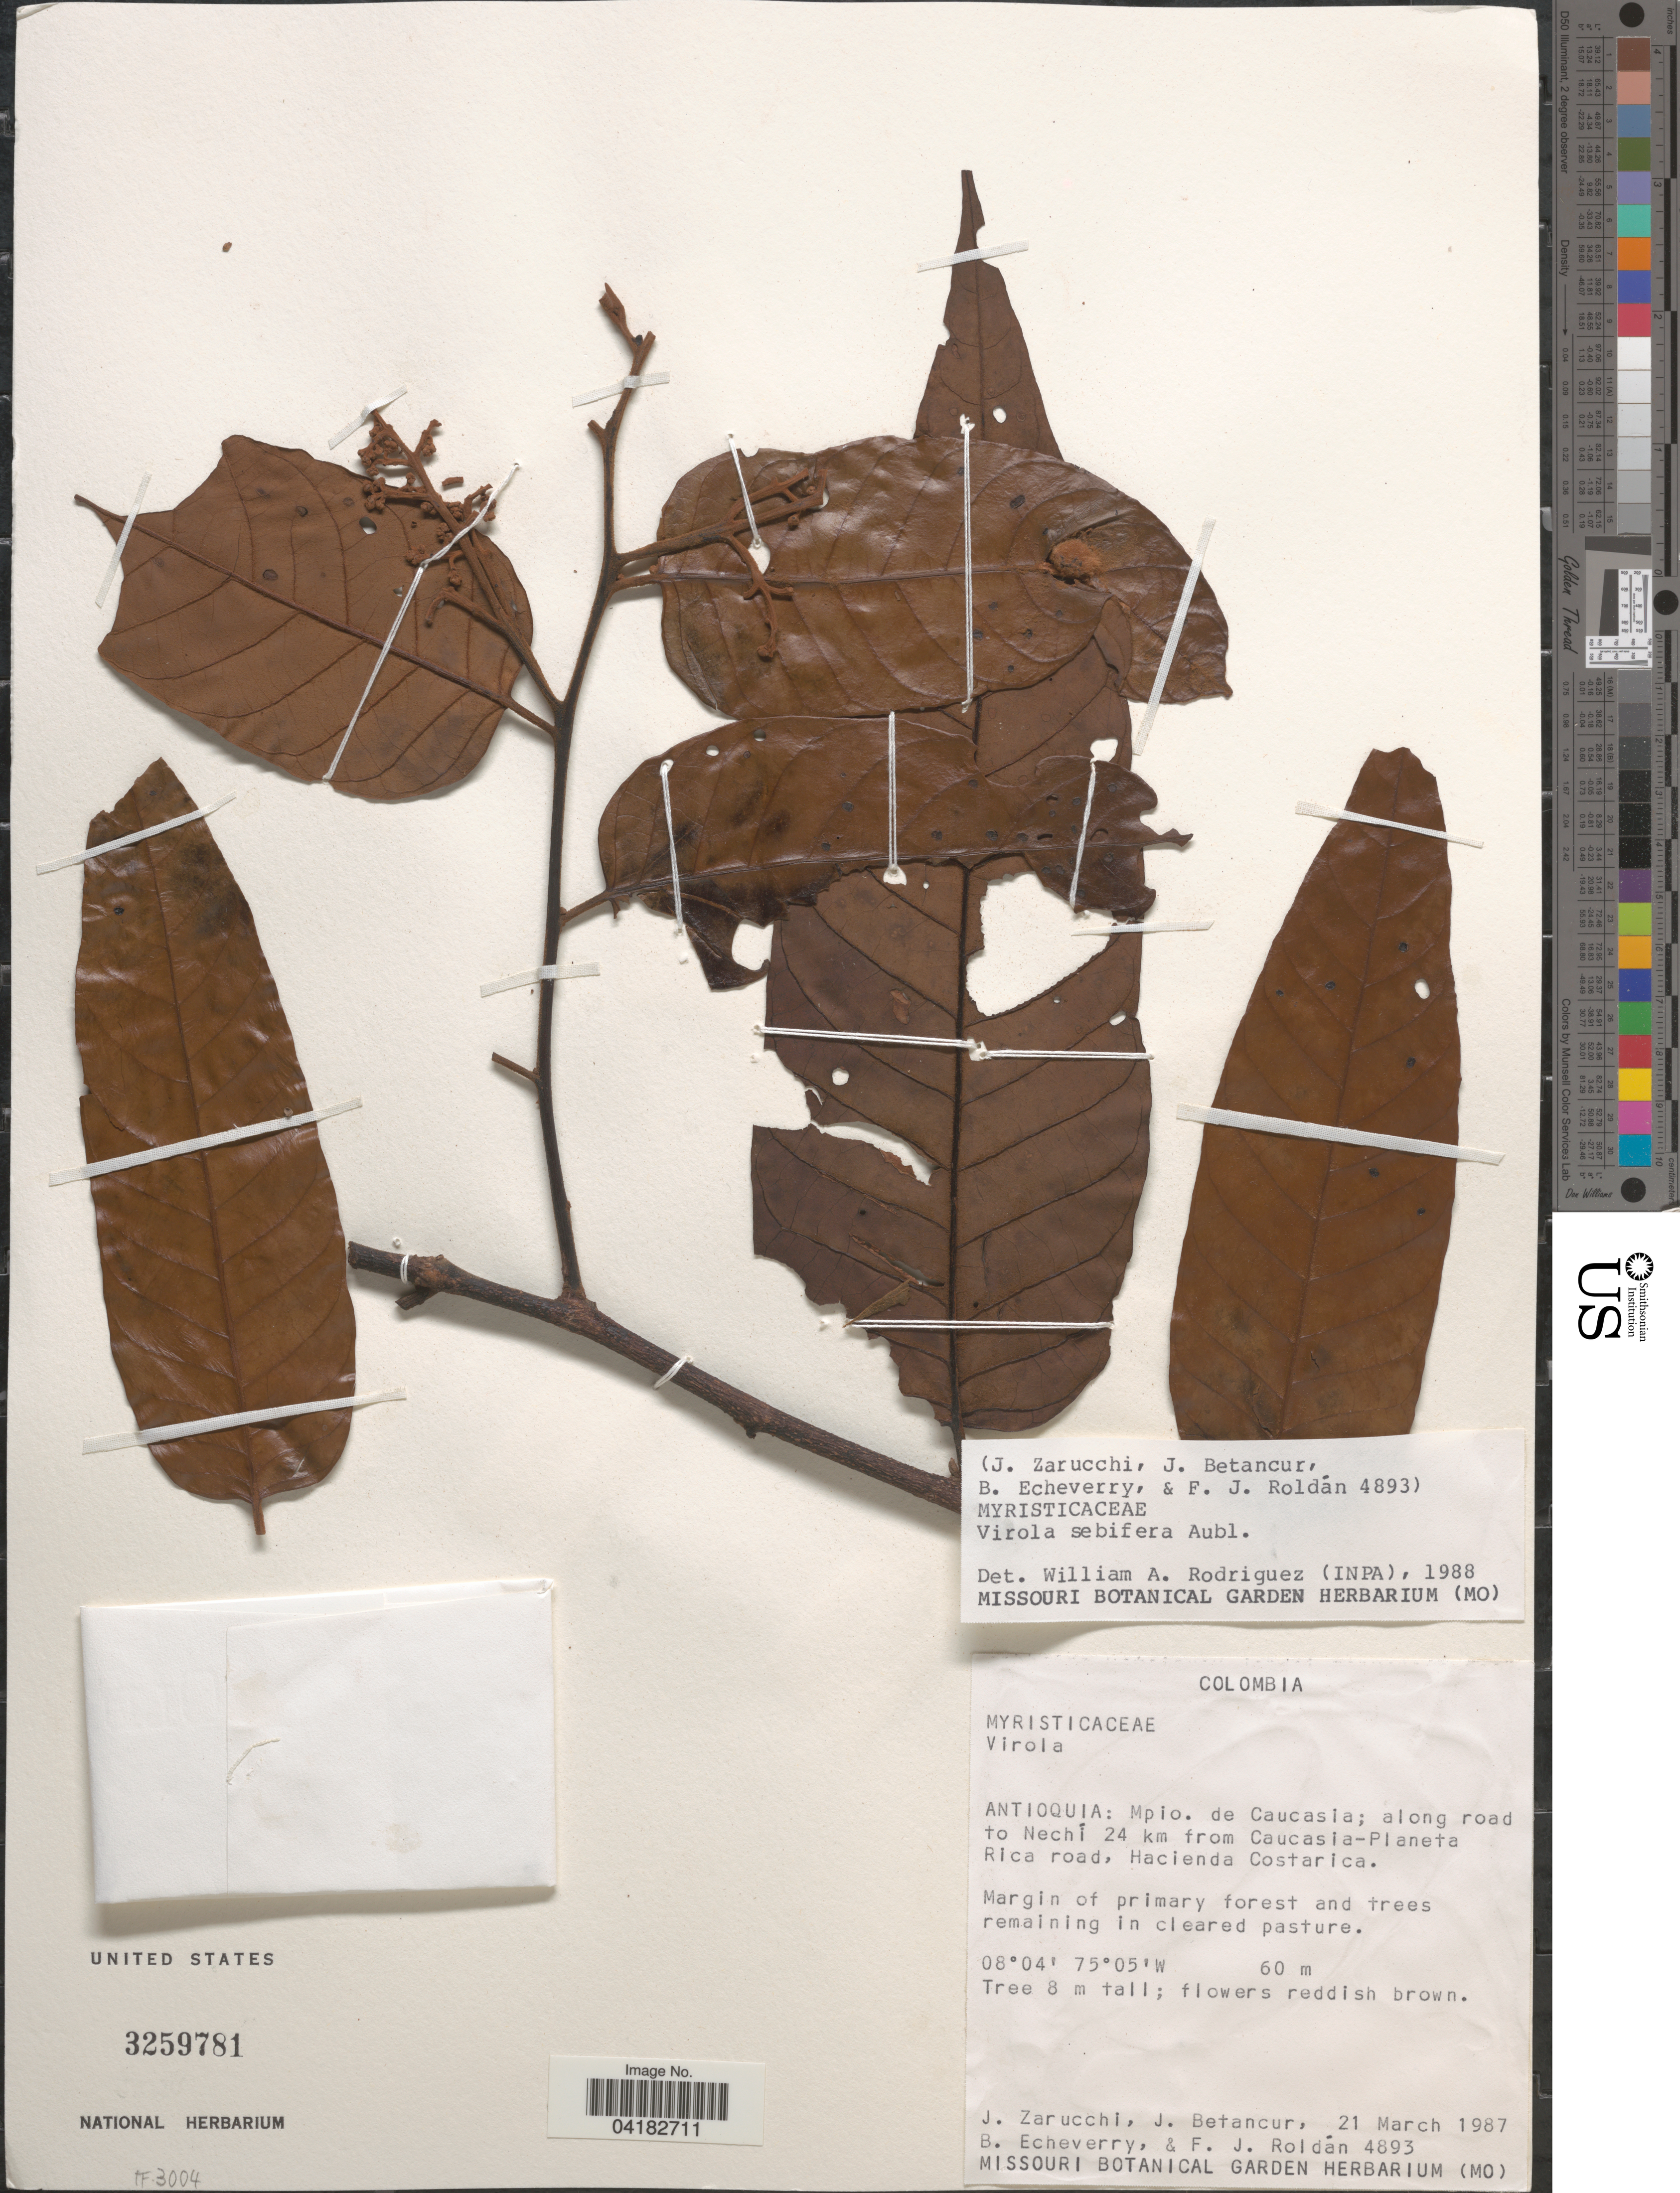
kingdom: Plantae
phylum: Tracheophyta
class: Magnoliopsida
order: Magnoliales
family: Myristicaceae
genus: Virola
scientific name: Virola sebifera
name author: Aubl.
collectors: J. L. Zarucchi, J. Betancur, B. Echeverry & F. J. Roldán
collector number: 4893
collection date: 1987-03-21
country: Colombia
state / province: Antioquia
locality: Mpio. de Caucasia; along road to Nechí 24 km from Caucasia-Planeta Rica road, Hacienda Costarica.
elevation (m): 60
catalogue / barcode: US 3259781